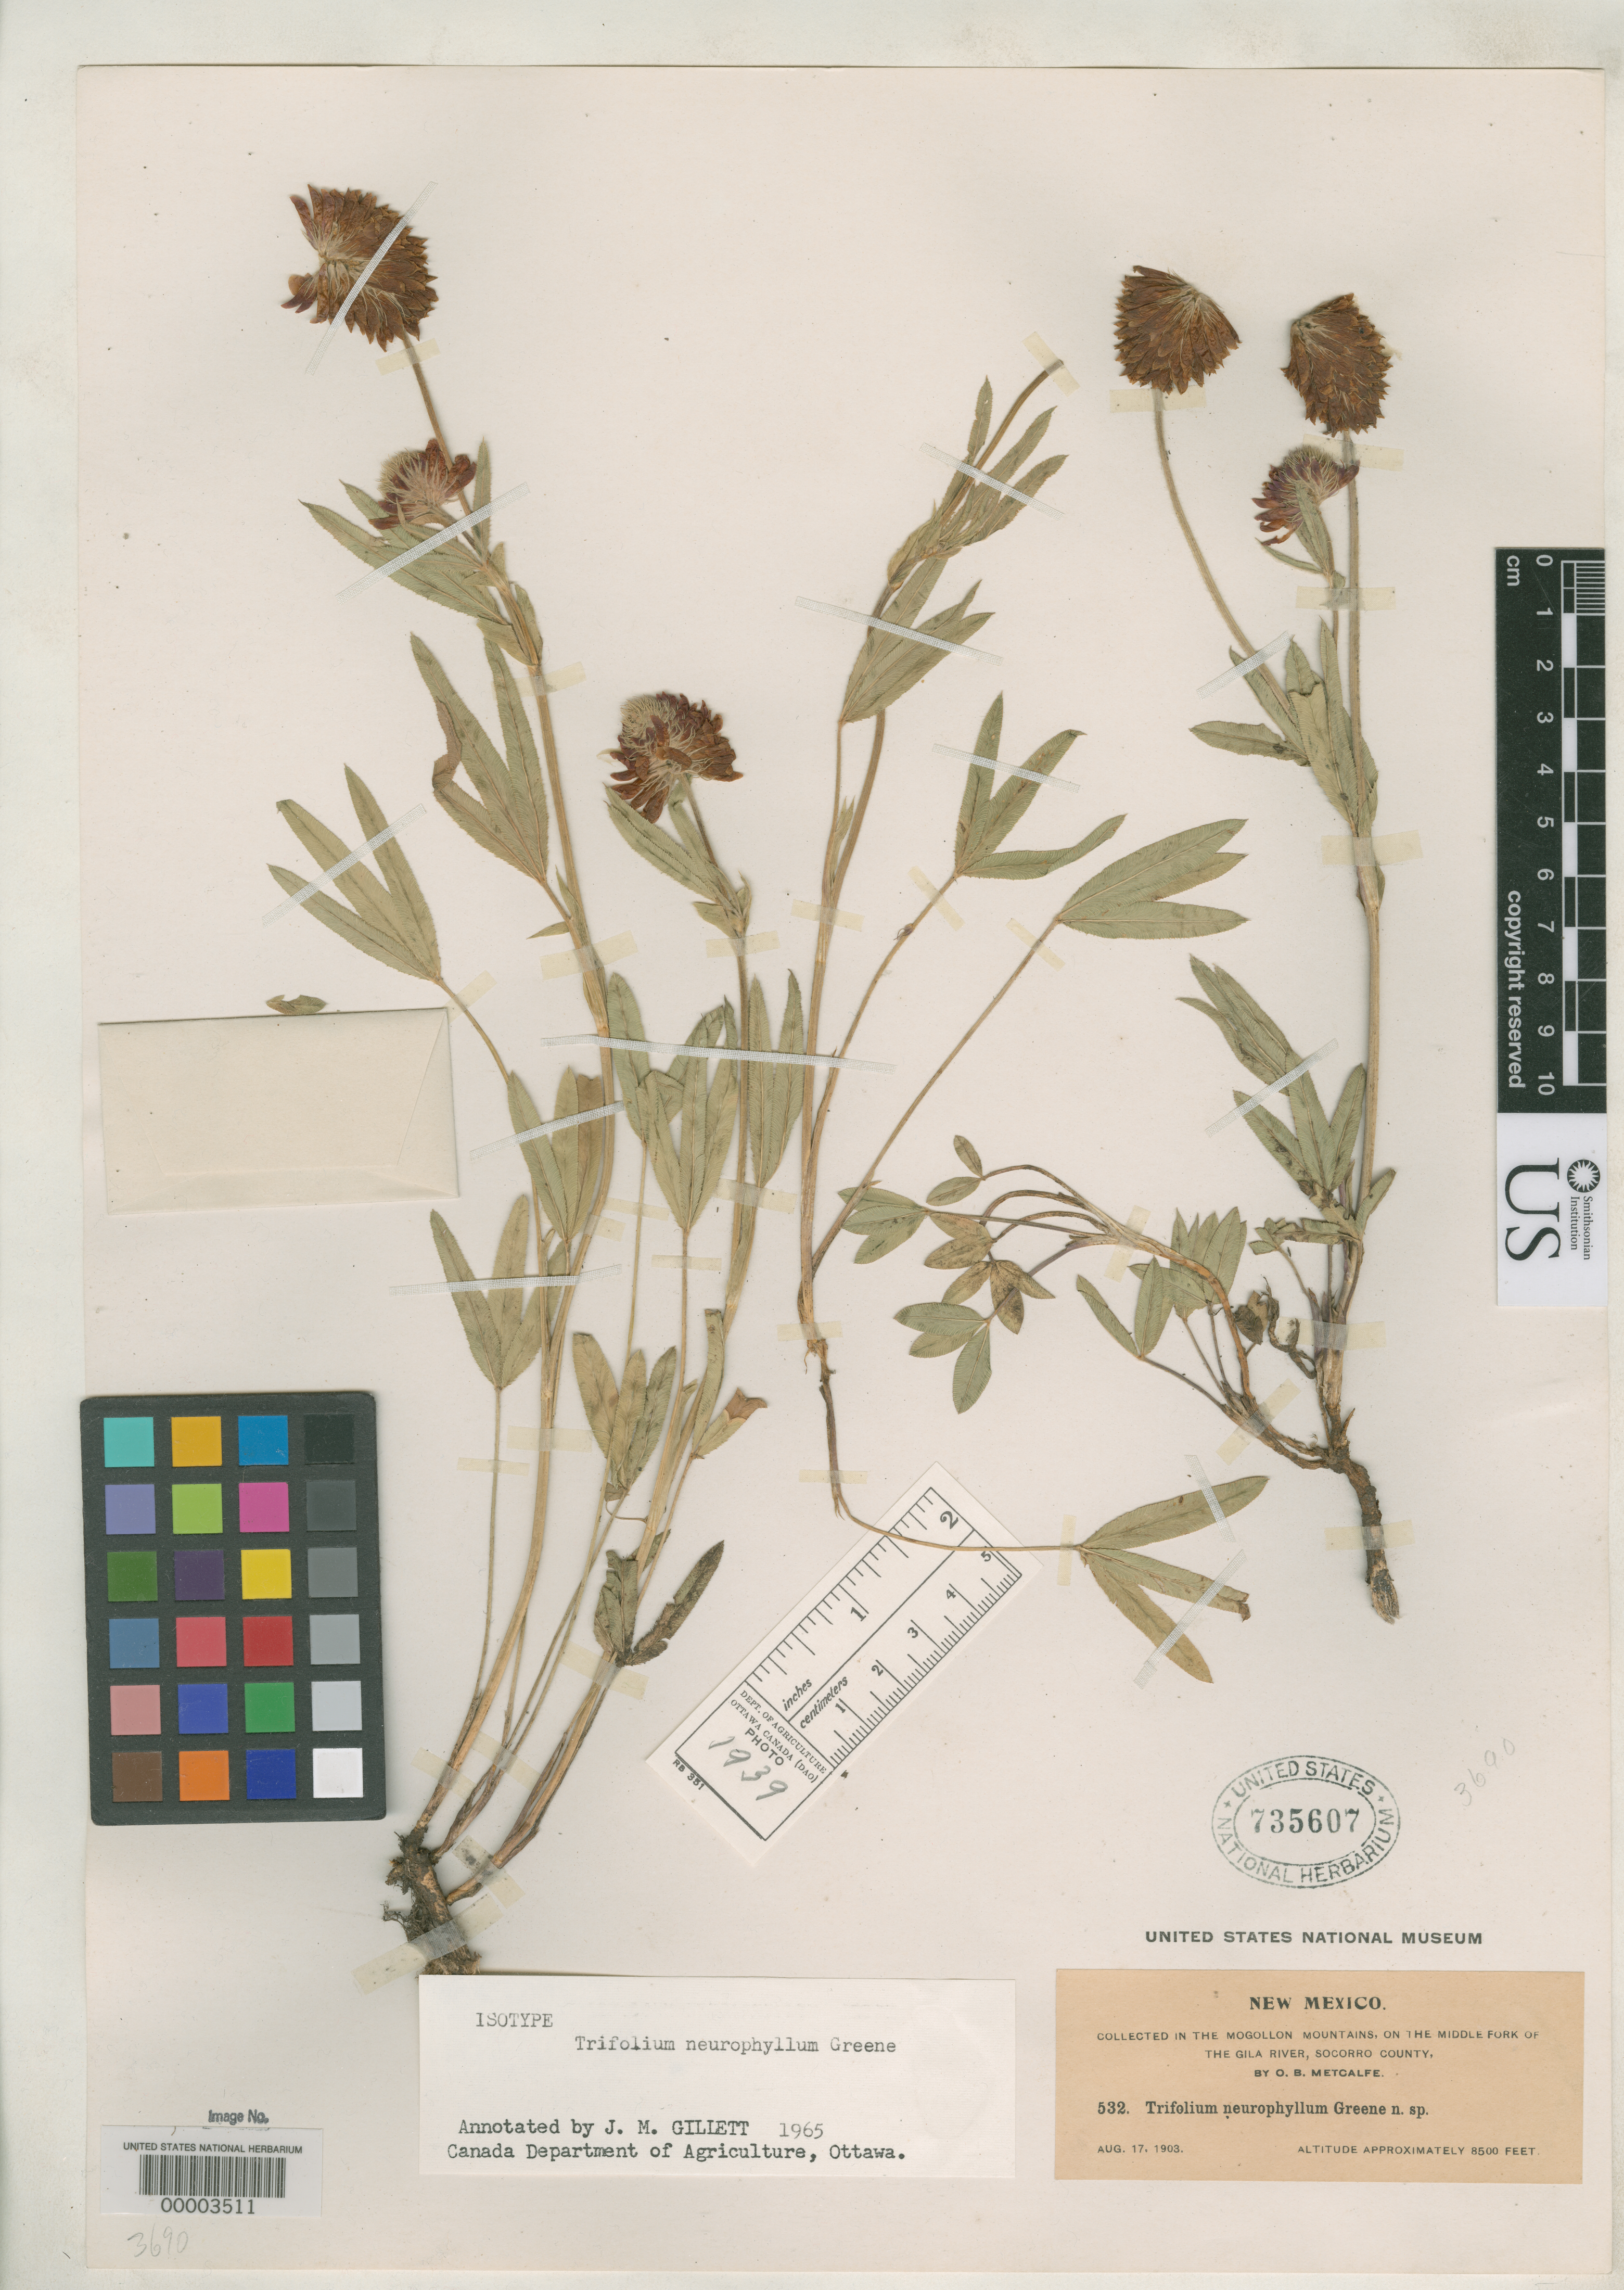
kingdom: Plantae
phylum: Tracheophyta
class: Magnoliopsida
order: Fabales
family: Fabaceae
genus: Trifolium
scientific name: Trifolium neurophyllum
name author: Greene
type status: Isotype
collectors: O. B. Metcalfe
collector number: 532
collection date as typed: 17 Aug 1903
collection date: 1903-08-17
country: United States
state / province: New Mexico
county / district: Socorro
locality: Middle fork of Gila River, Mogollon Mountains.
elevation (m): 2591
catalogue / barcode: US 735607